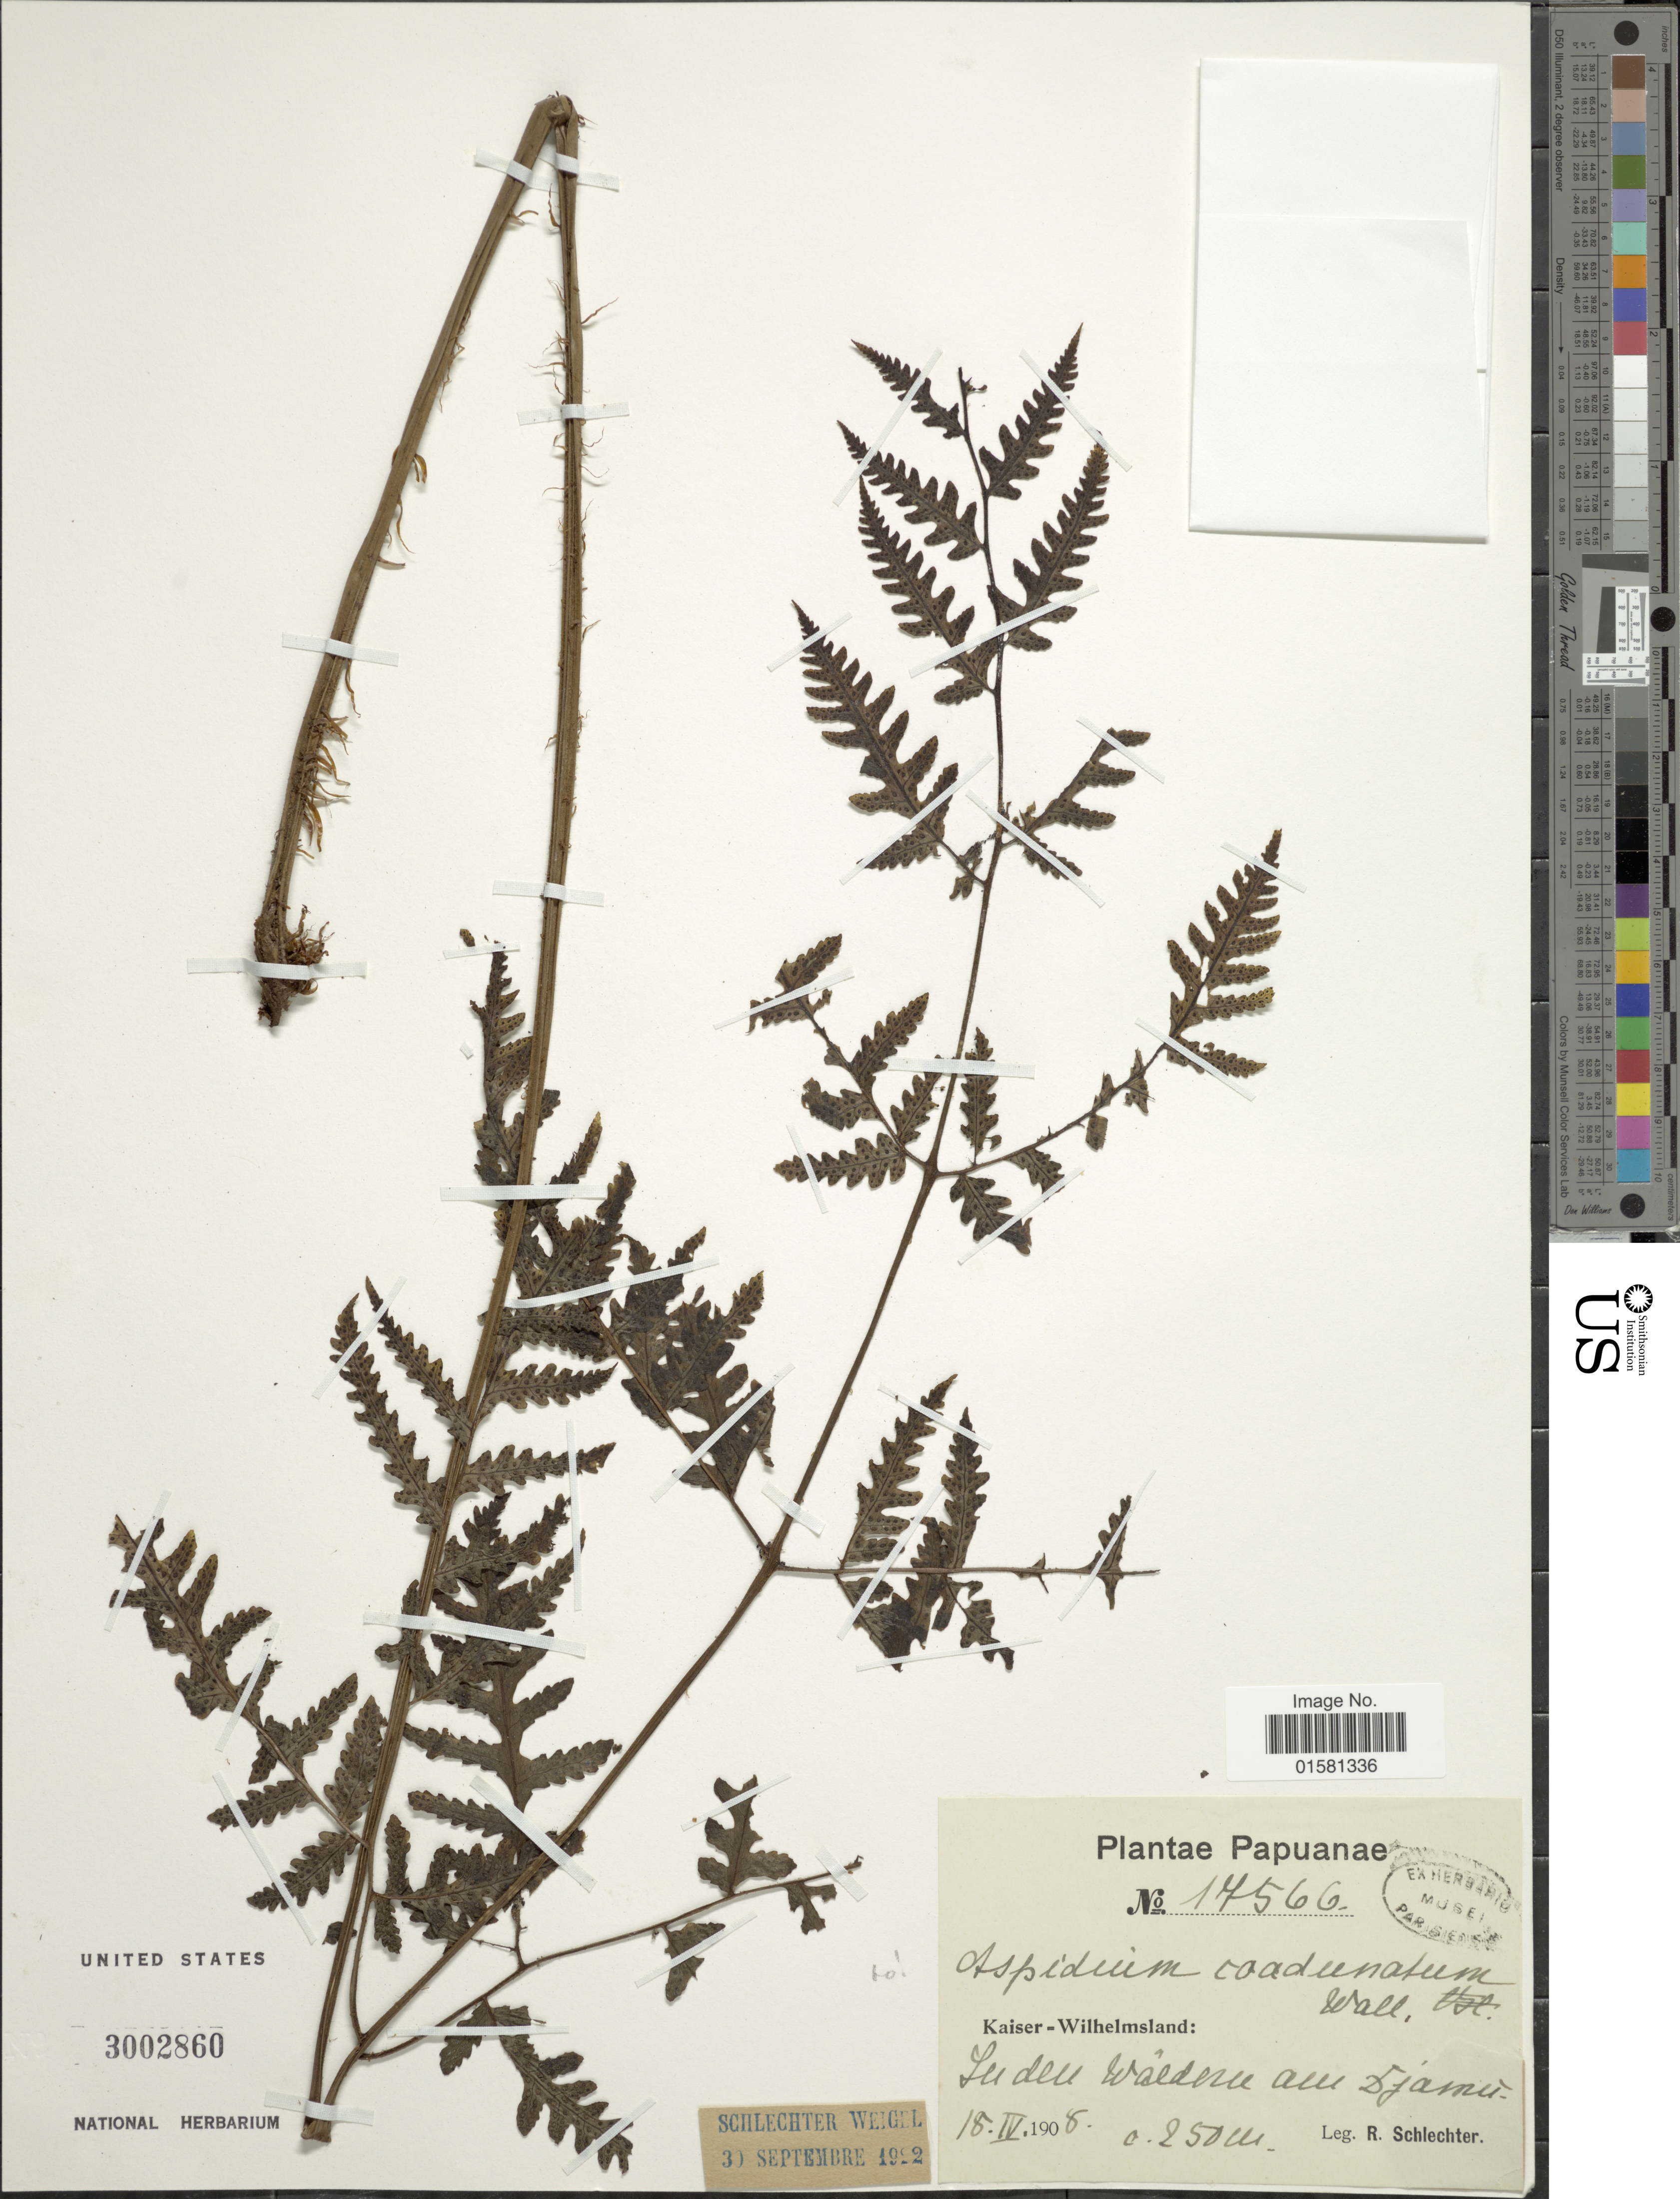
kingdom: Plantae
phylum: Tracheophyta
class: Polypodiopsida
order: Polypodiales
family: Tectariaceae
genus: Tectaria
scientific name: Tectaria sp.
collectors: F. R. R. Schlechter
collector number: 17566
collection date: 1908-04-18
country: Papua New Guinea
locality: Pauanae, kaiser- Wilhelmsland: In den Wäldern am Djamu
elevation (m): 250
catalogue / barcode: US 3002860